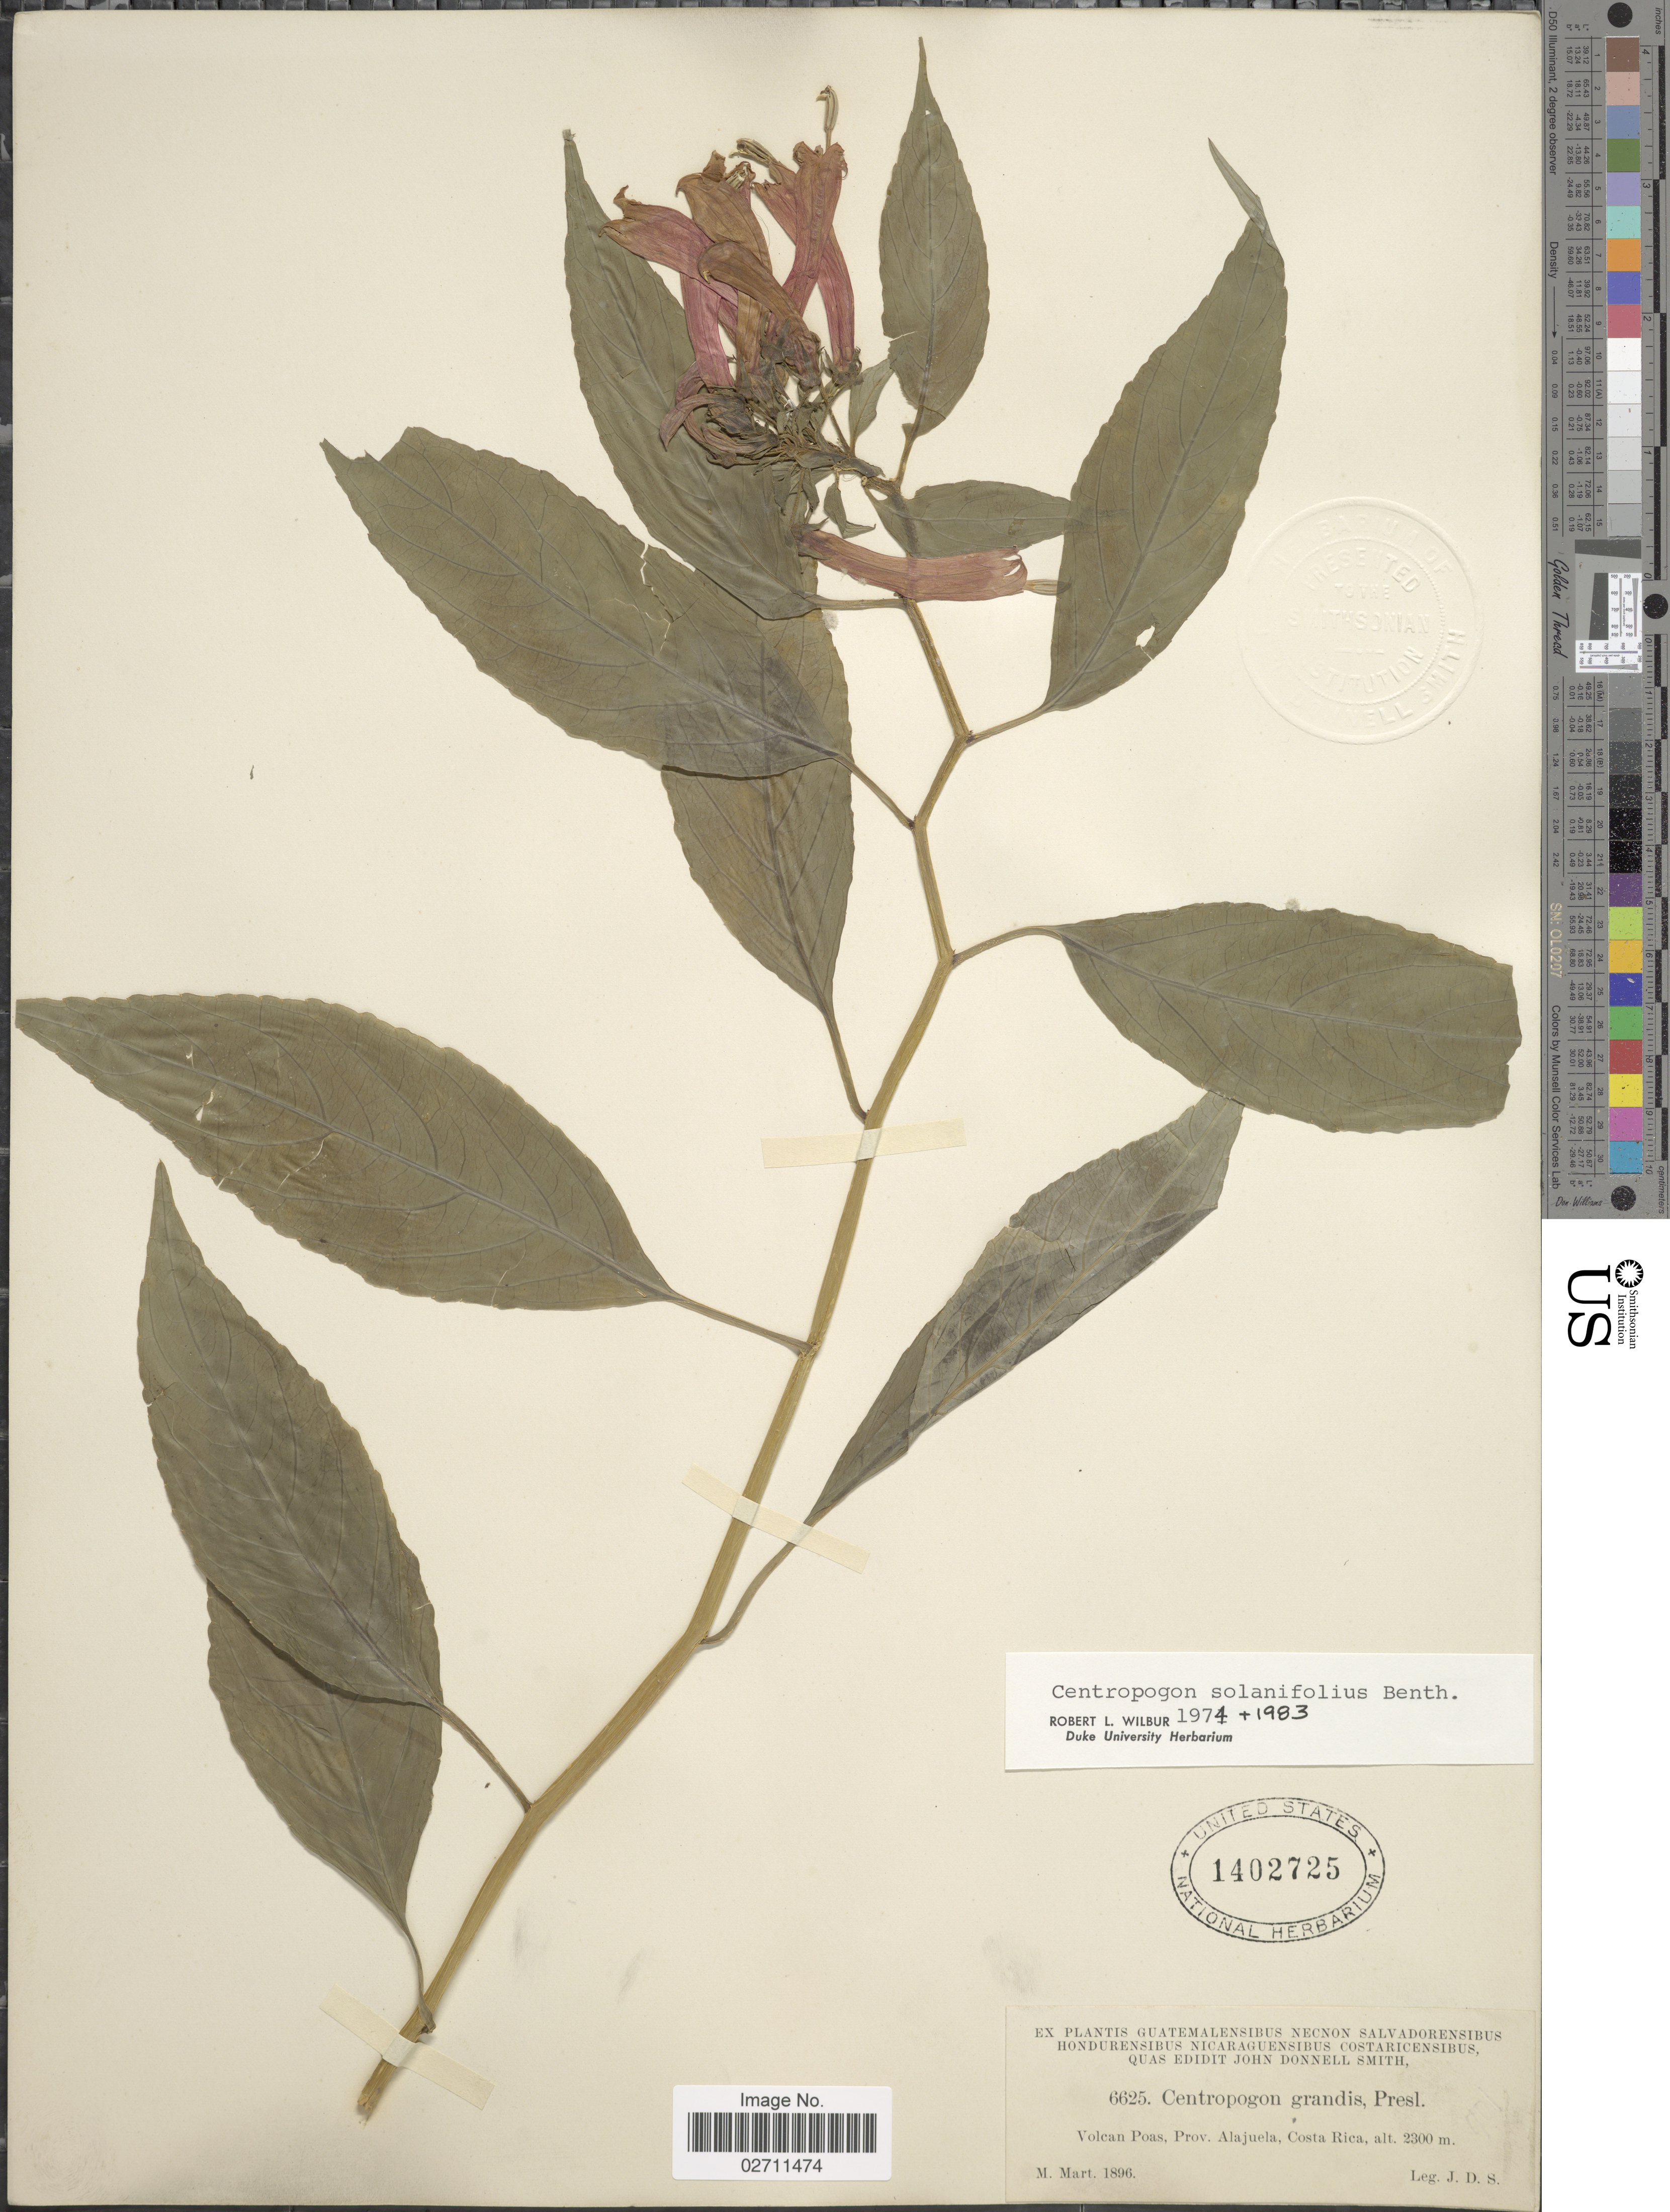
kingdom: Plantae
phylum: Tracheophyta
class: Magnoliopsida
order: Asterales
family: Campanulaceae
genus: Centropogon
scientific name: Centropogon solanifolius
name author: Benth.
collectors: J. Donnell Smith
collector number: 6625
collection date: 1896-03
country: Costa Rica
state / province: Alajuela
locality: Volcan Poas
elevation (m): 2300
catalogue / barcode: US 1402725